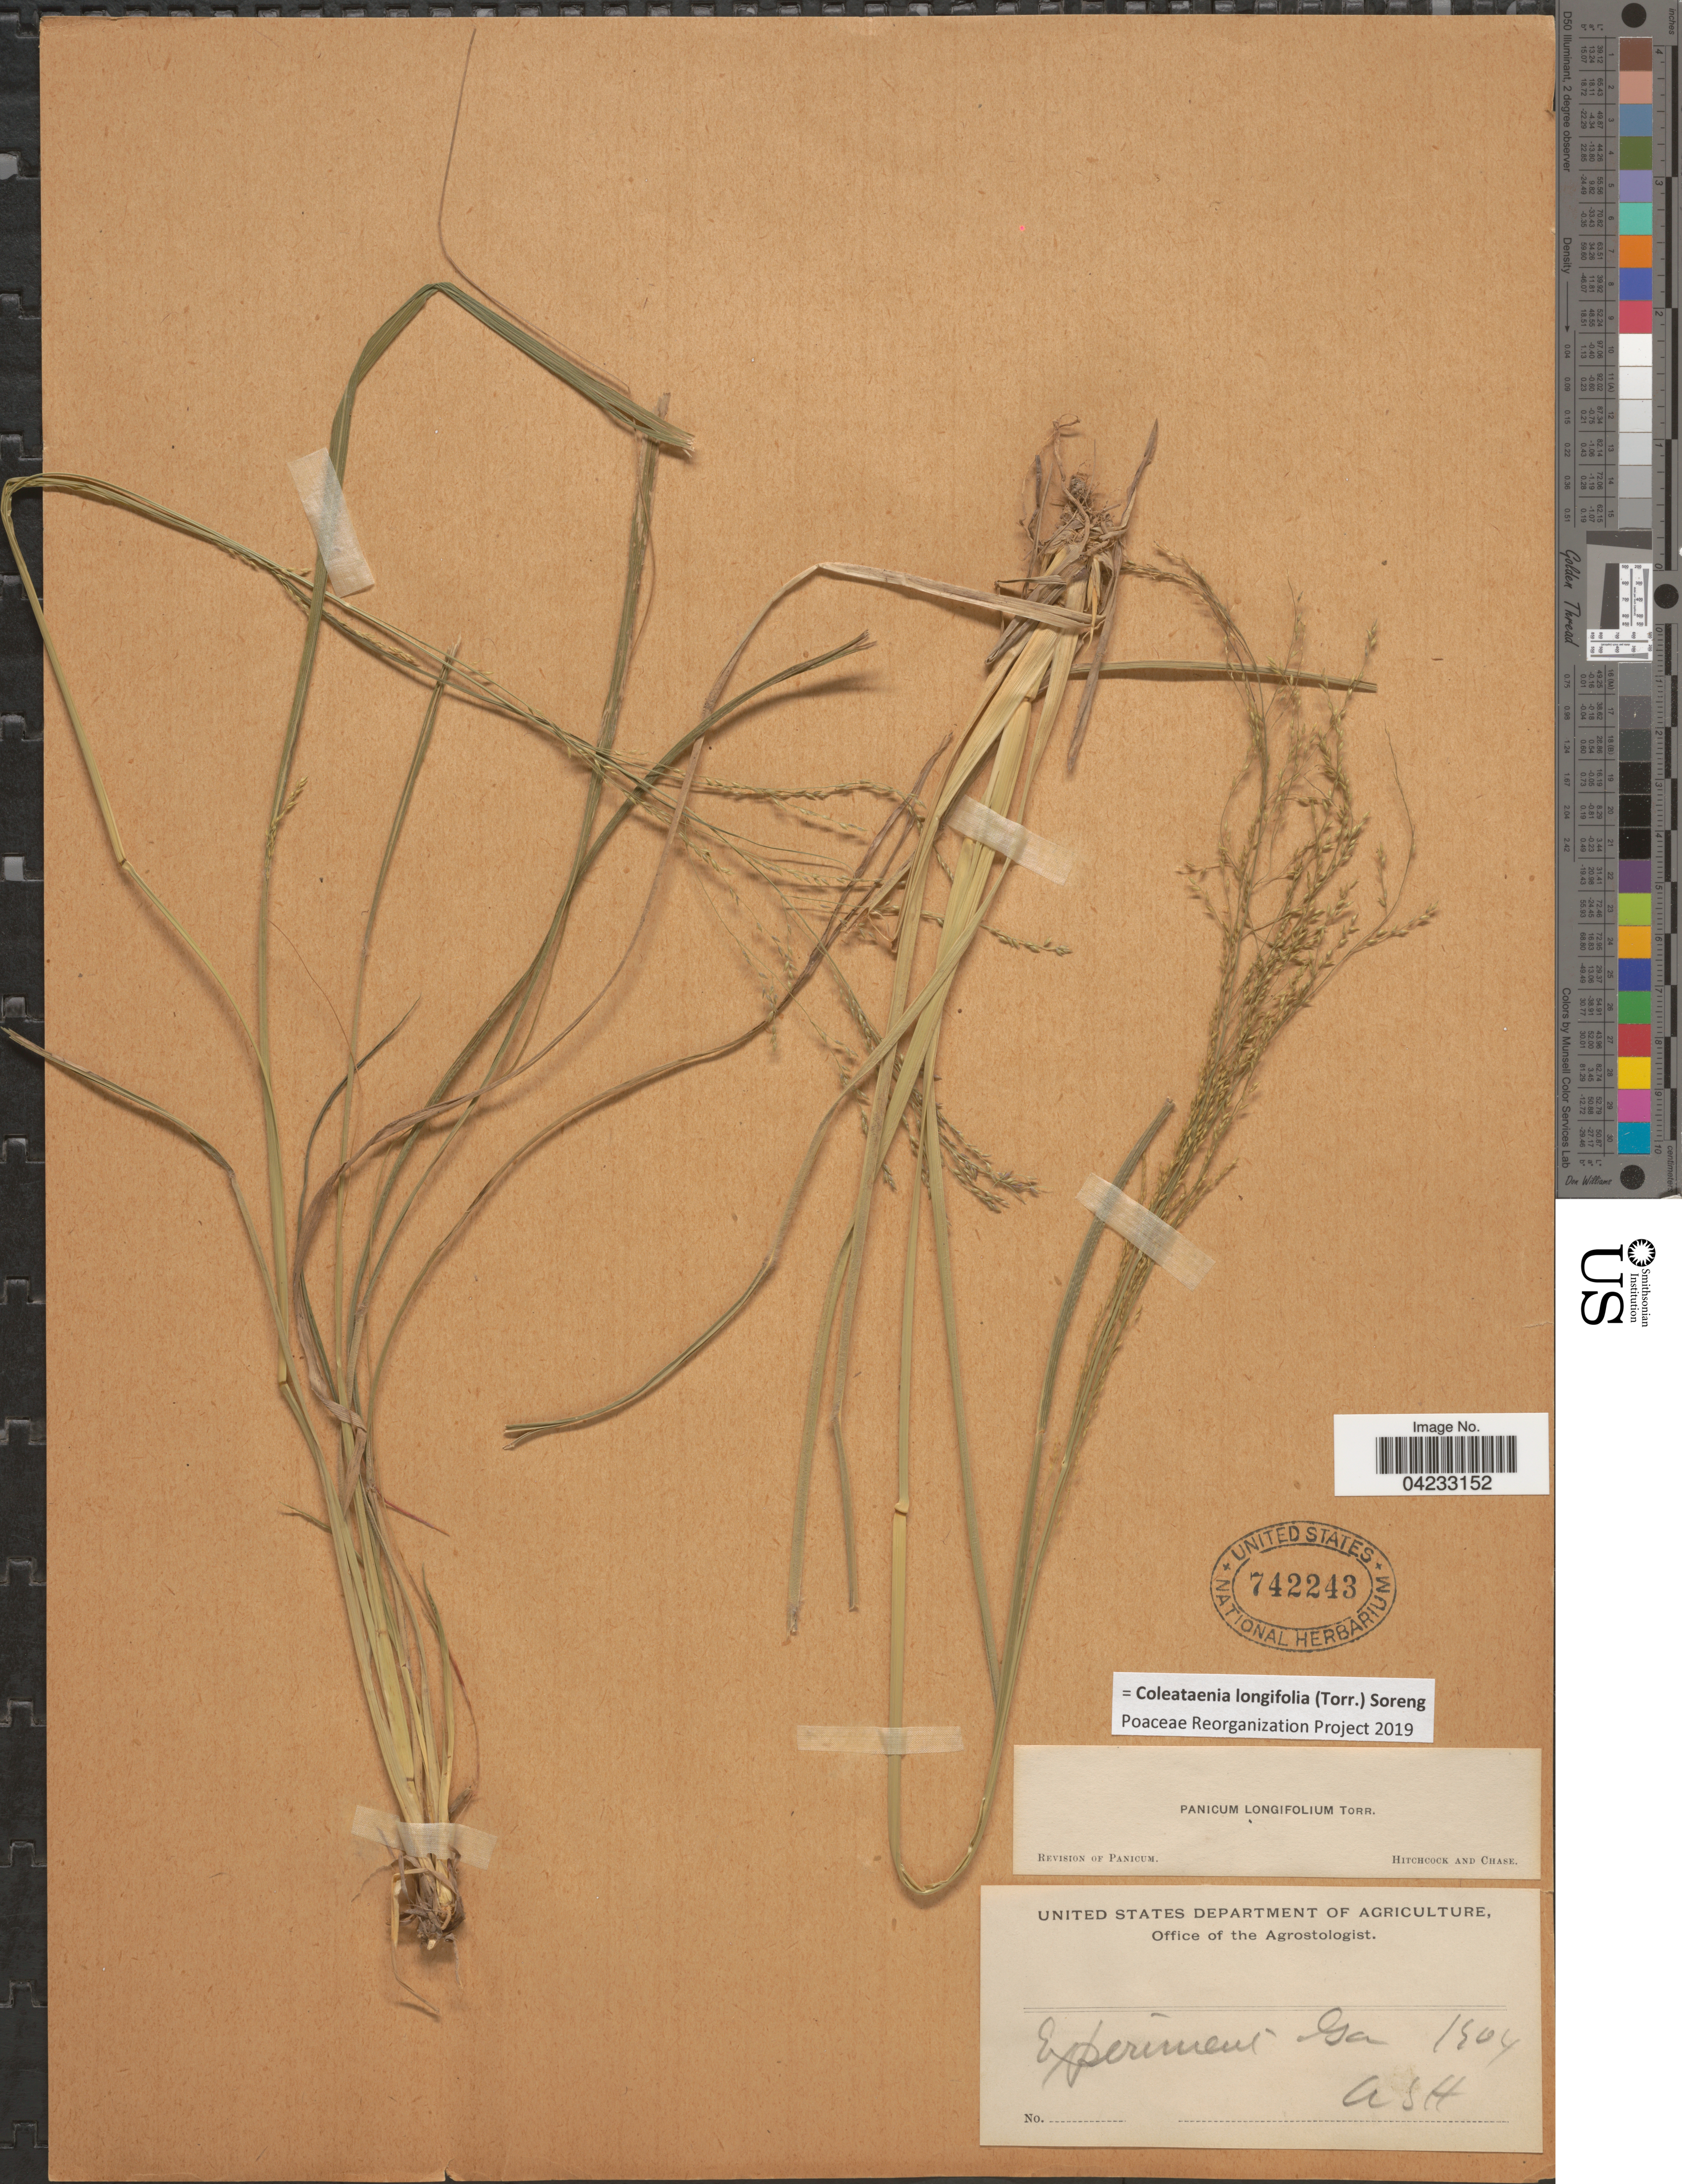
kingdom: Plantae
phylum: Tracheophyta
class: Liliopsida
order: Poales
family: Poaceae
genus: Coleataenia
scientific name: Coleataenia longifolia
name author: (Torr.) Soreng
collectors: A. H.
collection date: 1904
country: United States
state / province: Georgia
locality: Experiment Ga.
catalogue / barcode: US 742243